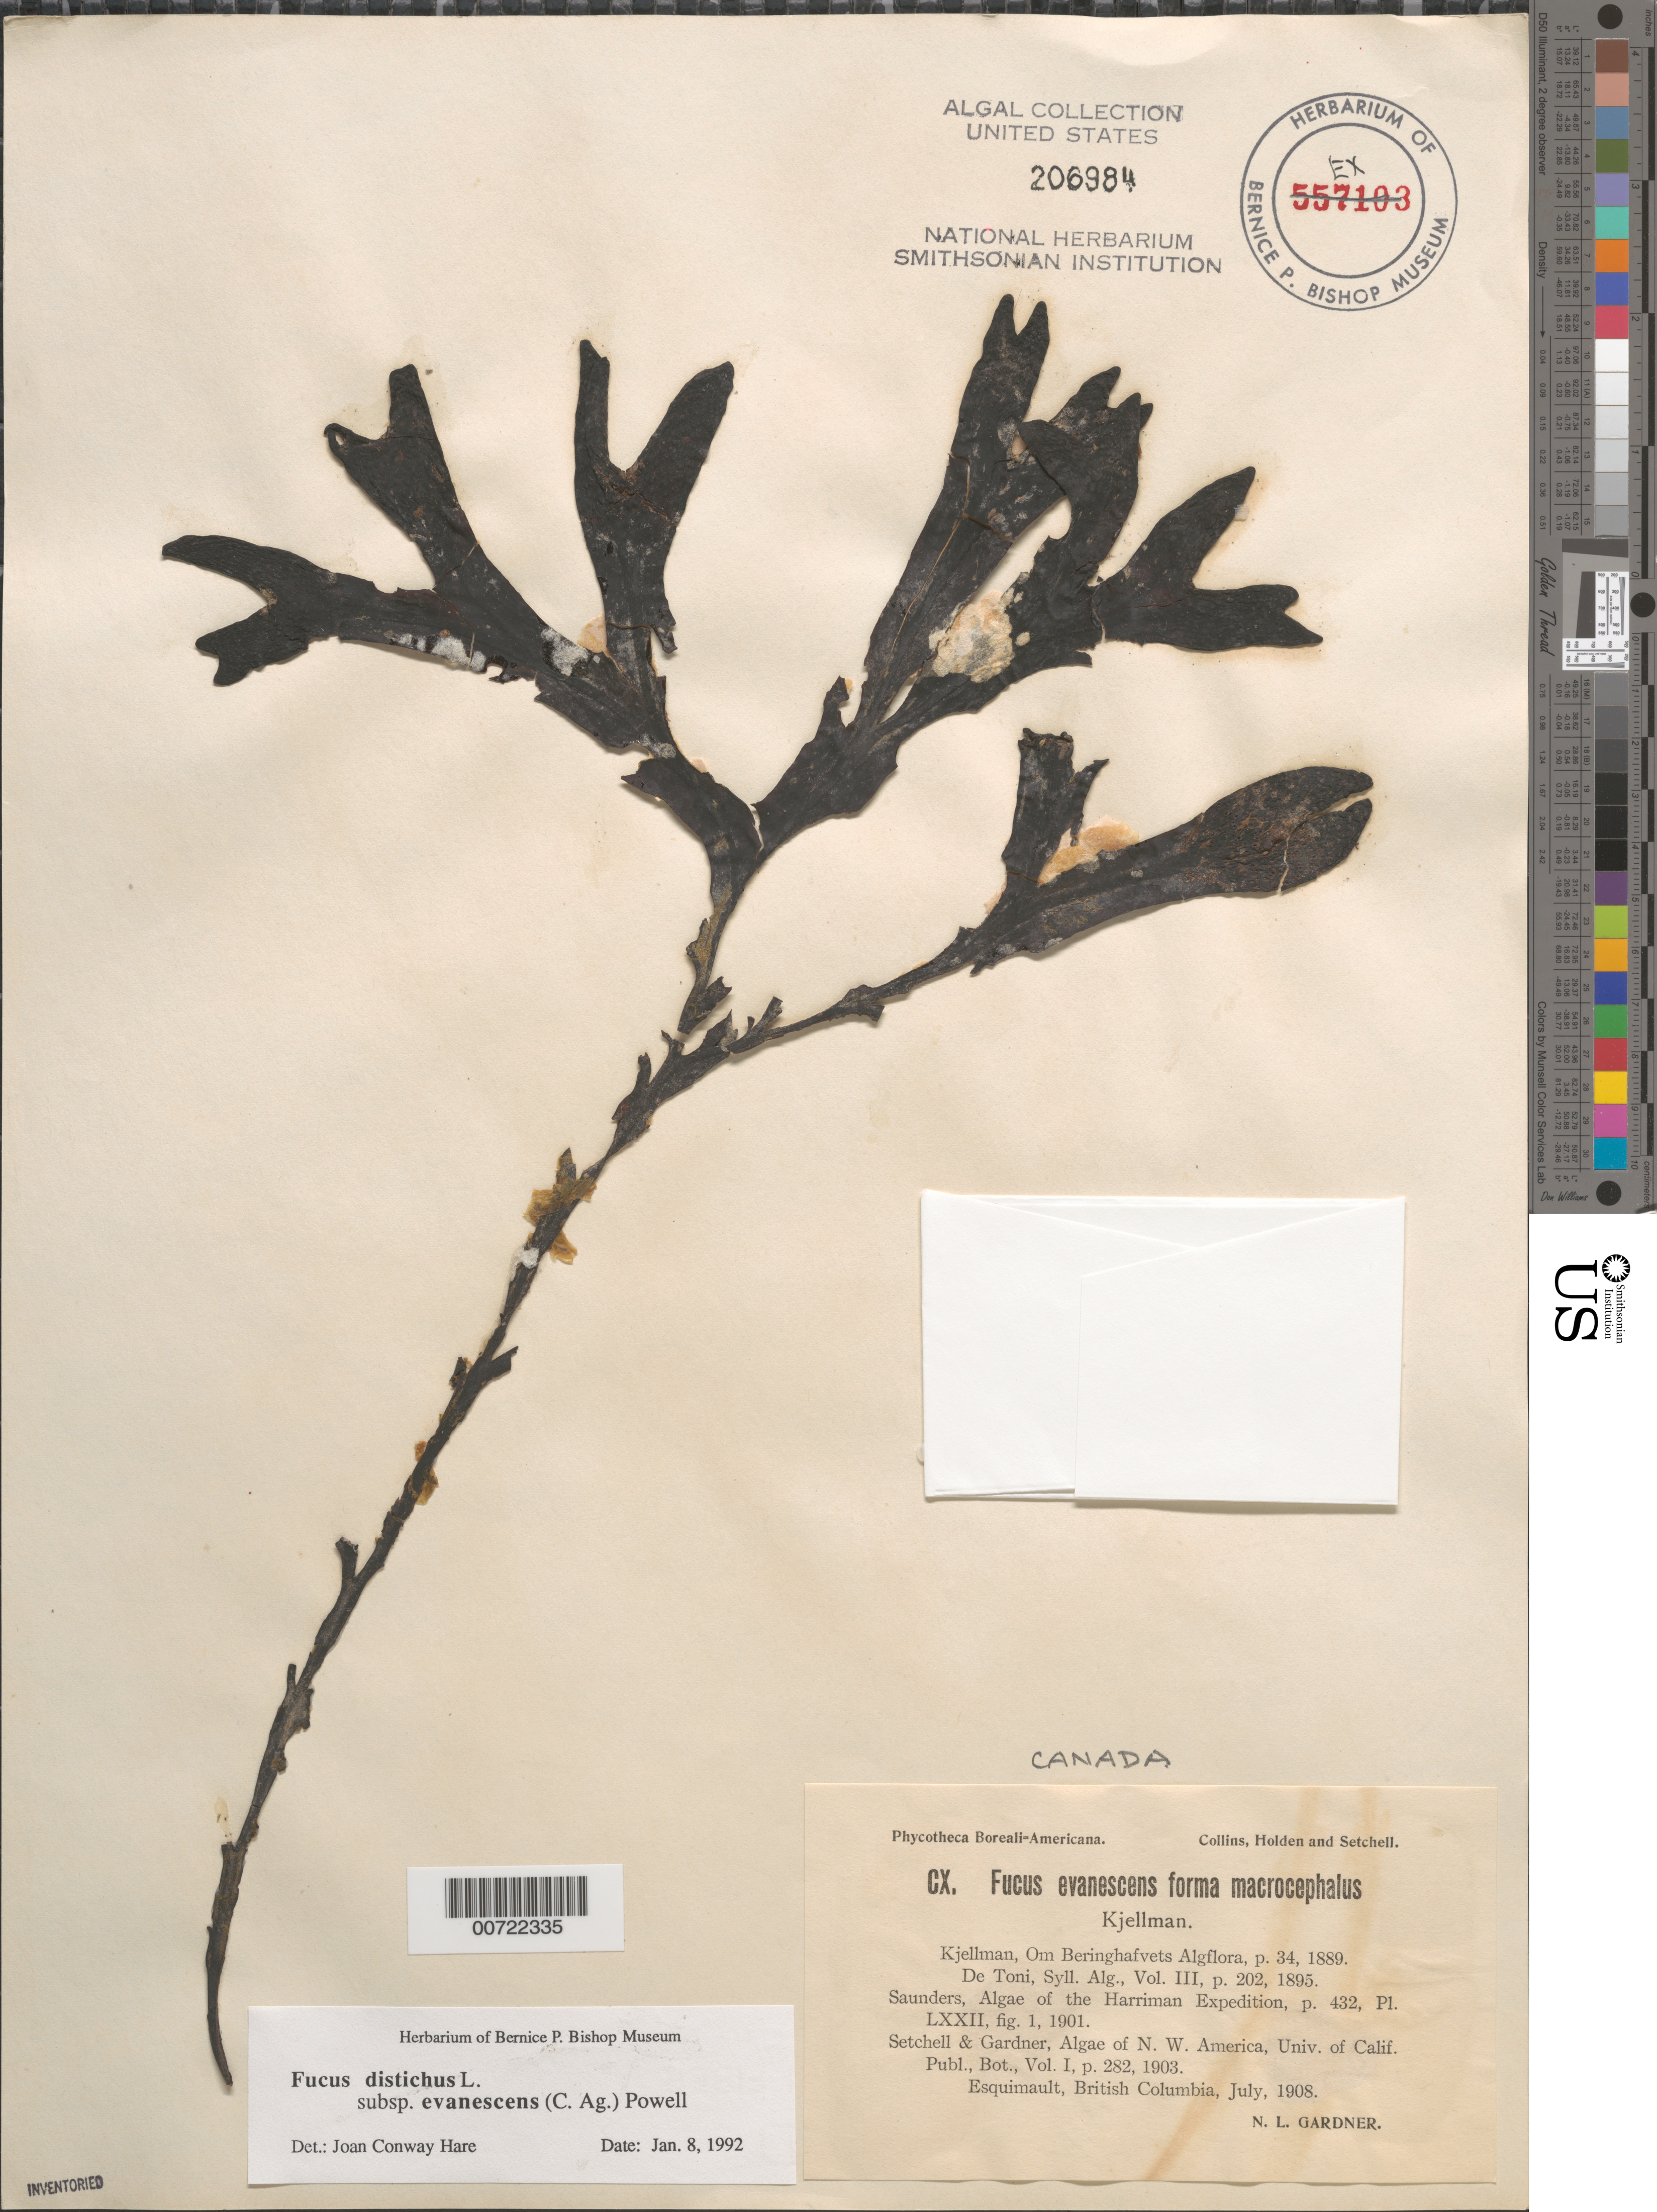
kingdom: Chromista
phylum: Ochrophyta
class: Phaeophyceae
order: Fucales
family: Fucaceae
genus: Fucus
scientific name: Fucus distichus subsp. evanescens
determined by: Hare, Joan Conway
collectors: N. Gardner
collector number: PB-A CX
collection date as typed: Jul 1908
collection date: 1908-07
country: Canada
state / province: British Columbia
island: Vancouver Island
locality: Esquimalt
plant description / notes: Collins, Holden & Setchell, Phycotheca Boreali-Americana, as Fucus evanescens forma macrocephalus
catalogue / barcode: US 206984